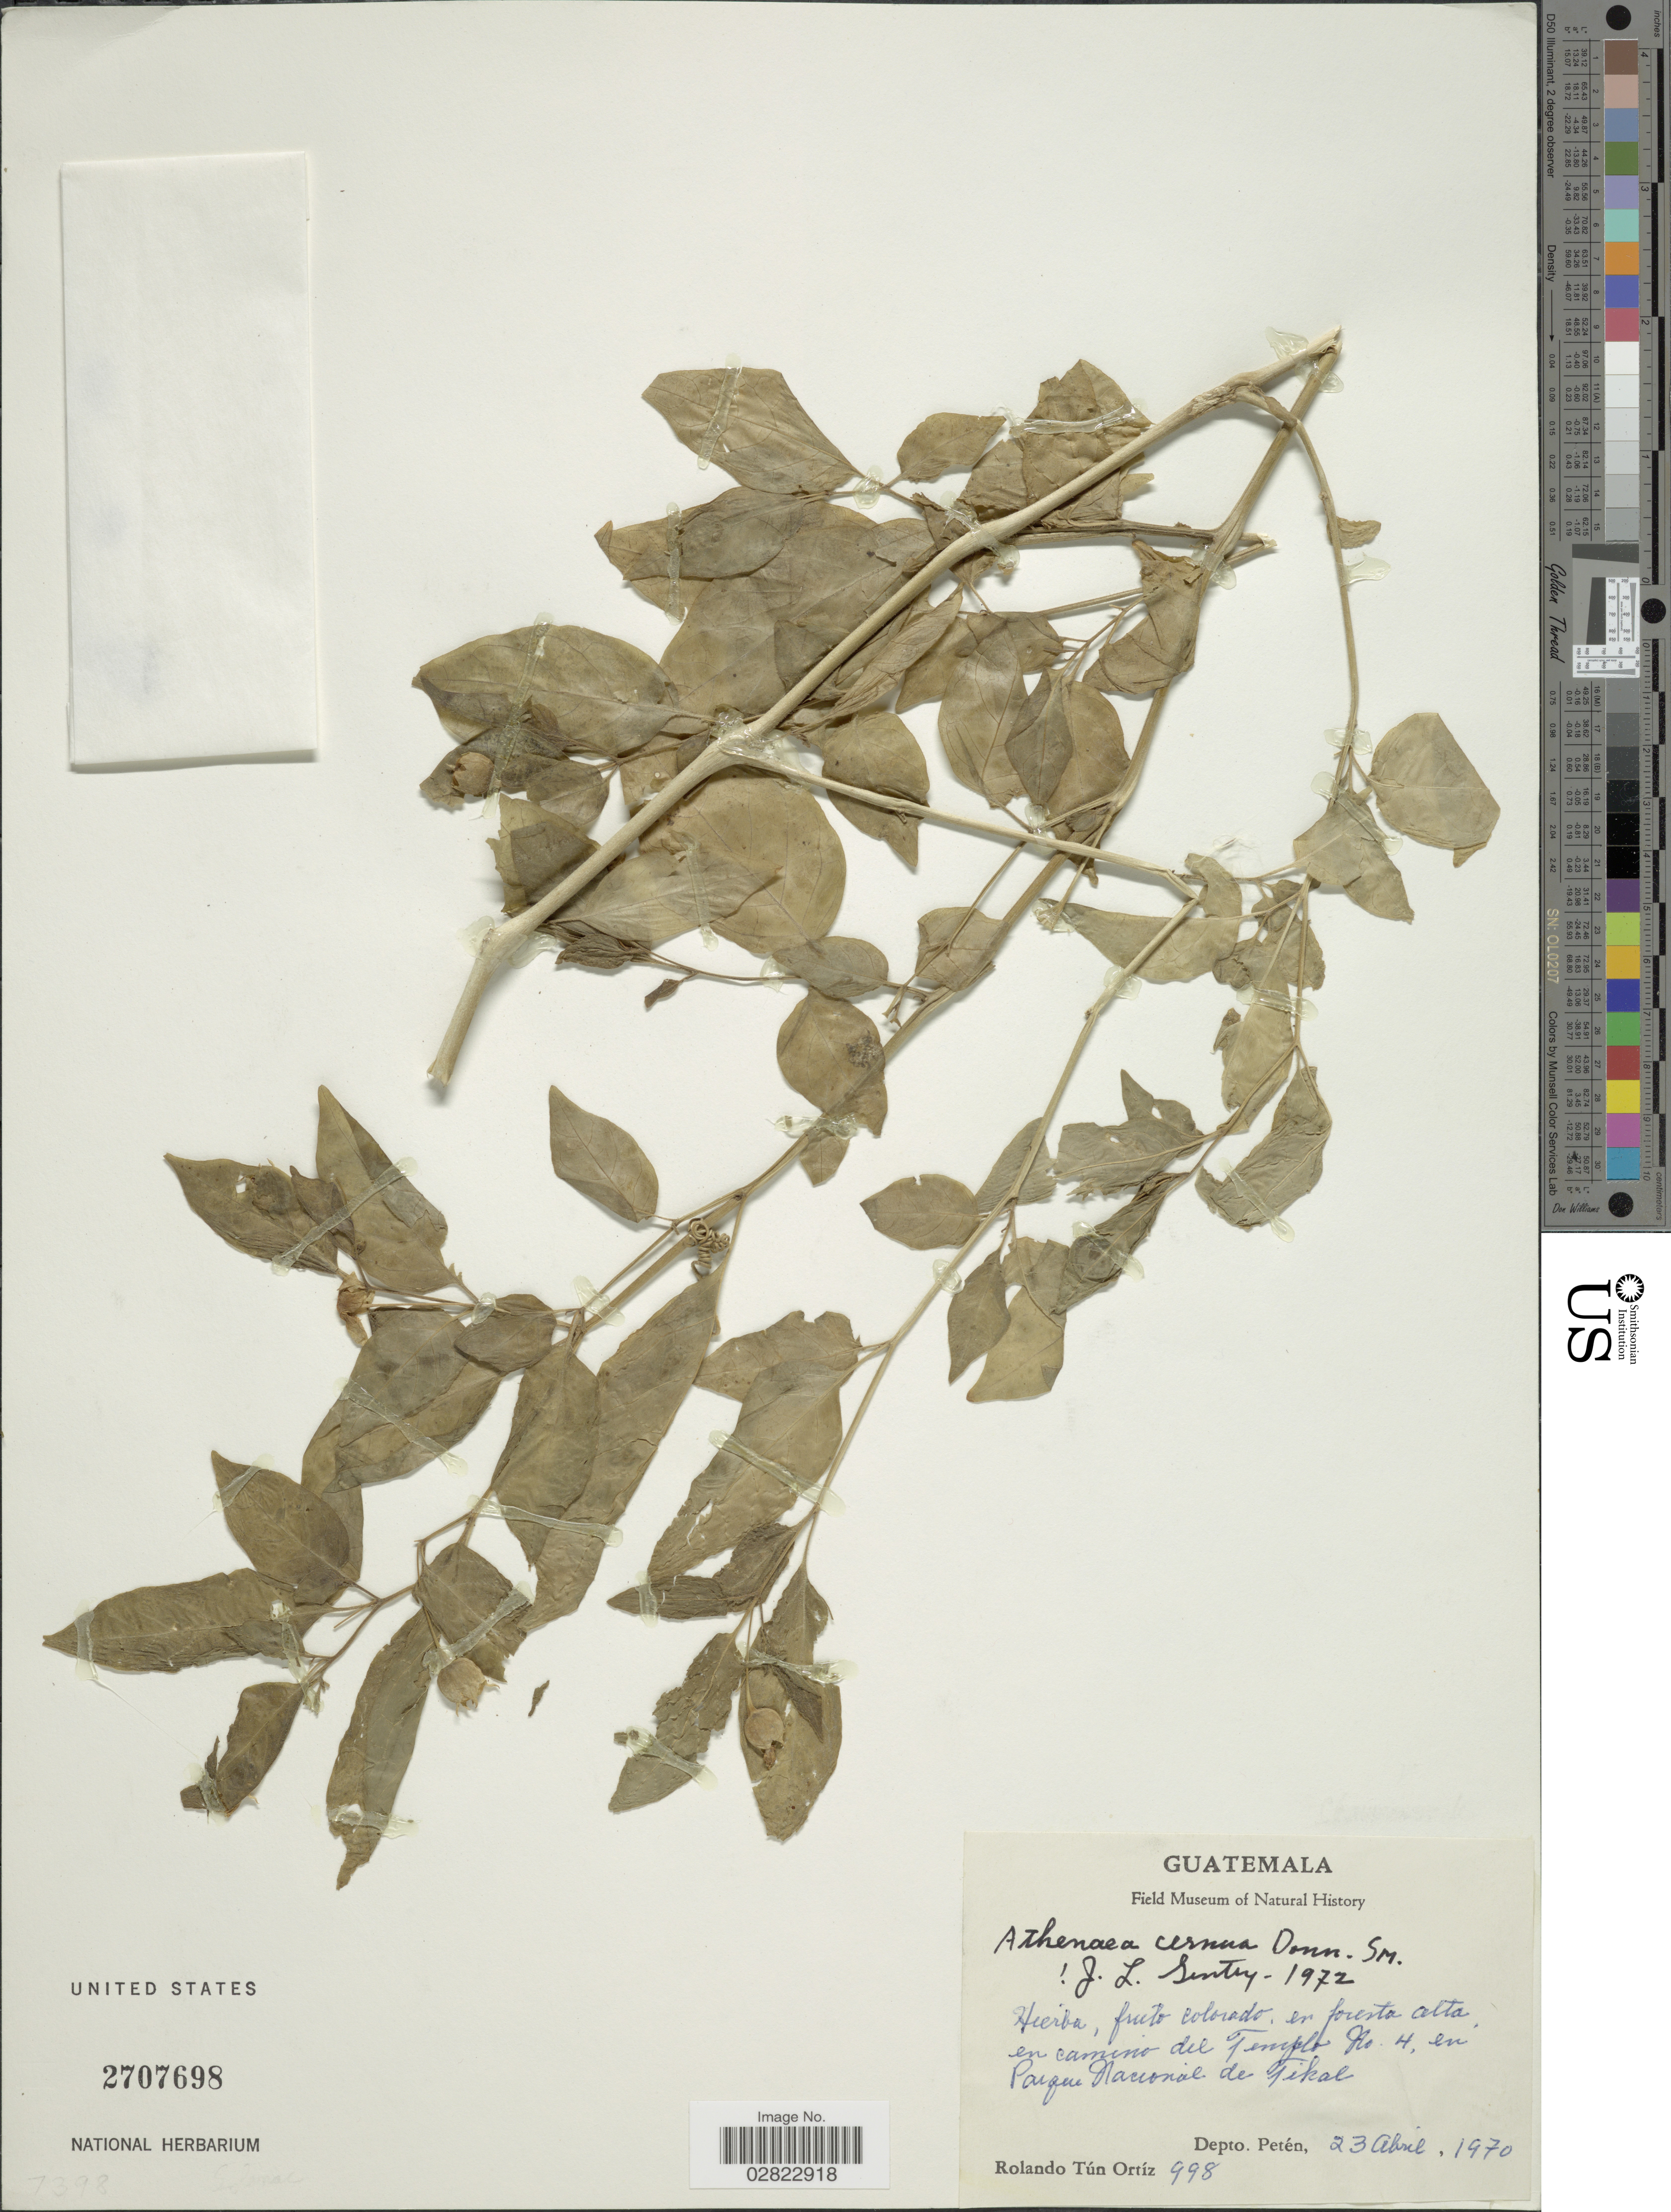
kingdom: Plantae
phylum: Tracheophyta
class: Magnoliopsida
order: Solanales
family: Solanaceae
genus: Chamaesaracha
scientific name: Chamaesaracha cernua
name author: (Donn. Sm.) Hunz.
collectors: R. T. Ortíz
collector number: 998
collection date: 1970-04-23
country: Guatemala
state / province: El Petén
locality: En foresta alta en camino del Temple No.4 en Parque Nacional de Tikal, Depto. Petén.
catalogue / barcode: US 2707698